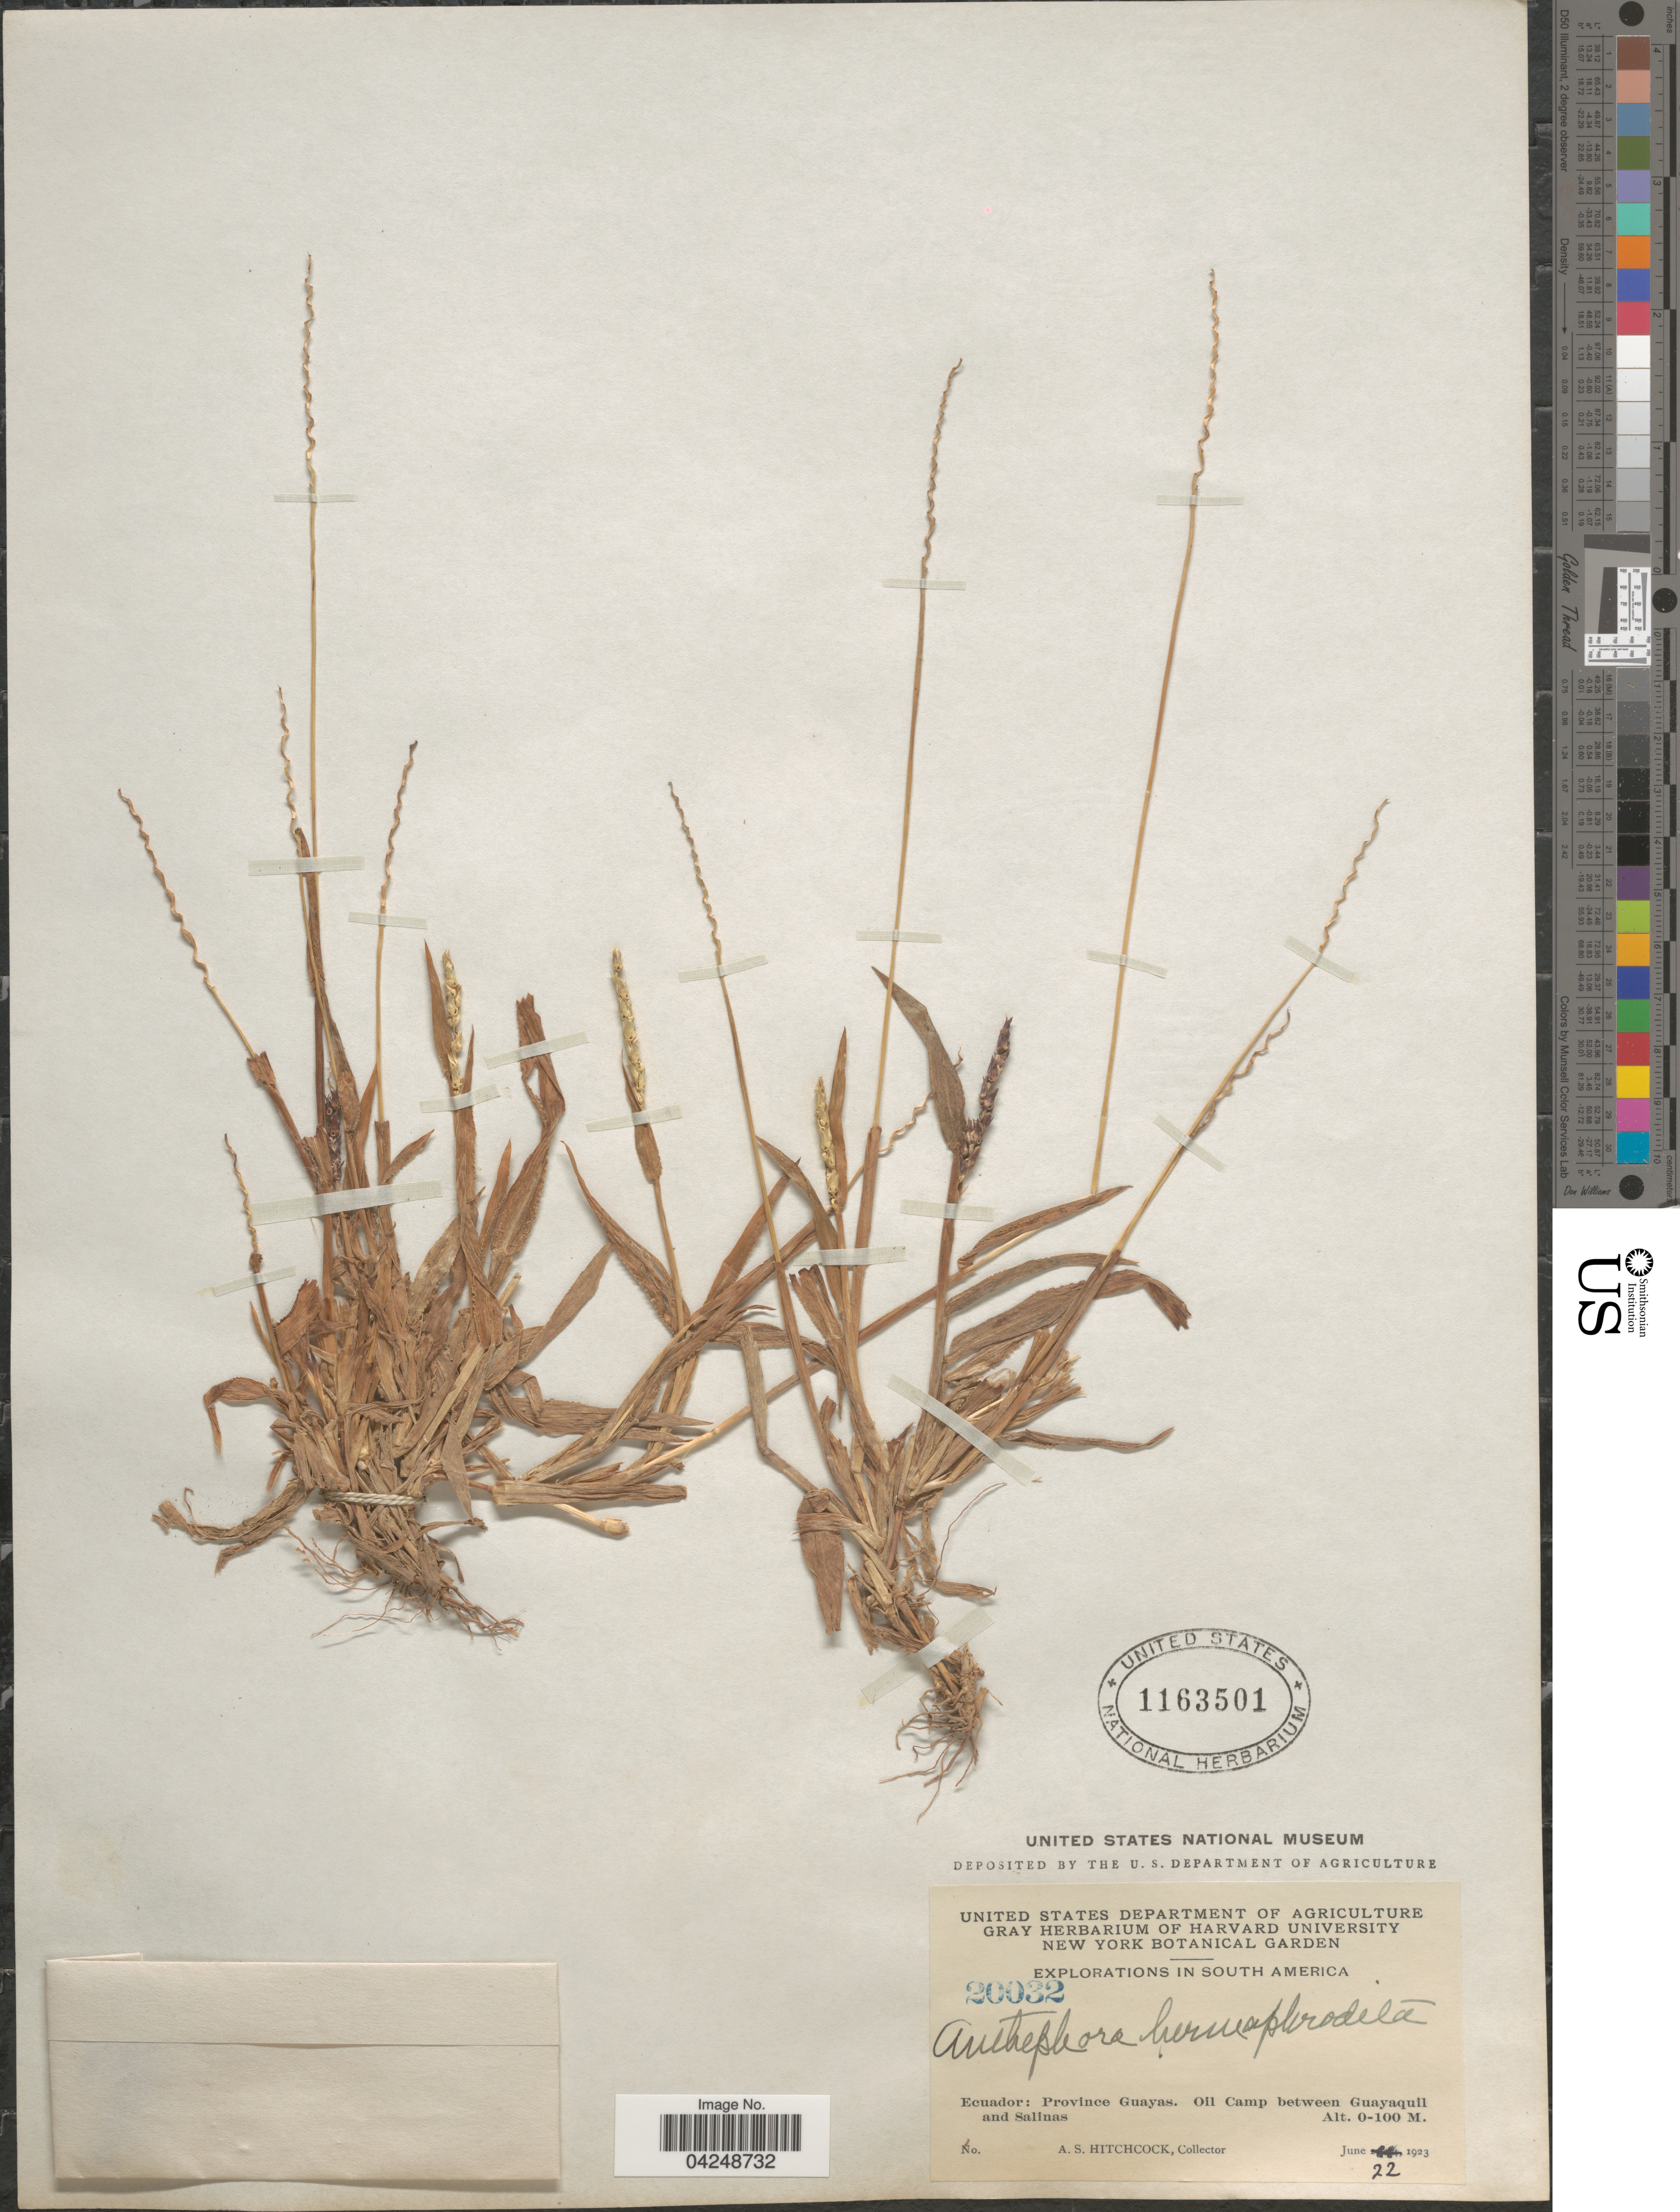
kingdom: Plantae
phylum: Tracheophyta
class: Liliopsida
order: Poales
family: Poaceae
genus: Anthephora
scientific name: Anthephora hermaphrodita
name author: (L.) Kuntze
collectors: A. S. Hitchcock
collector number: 20032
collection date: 1923-06-22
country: Ecuador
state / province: Guayas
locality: Explorations in South America. Oil Camp between Guayaquil and Salinas.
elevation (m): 0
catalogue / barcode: US 1163501